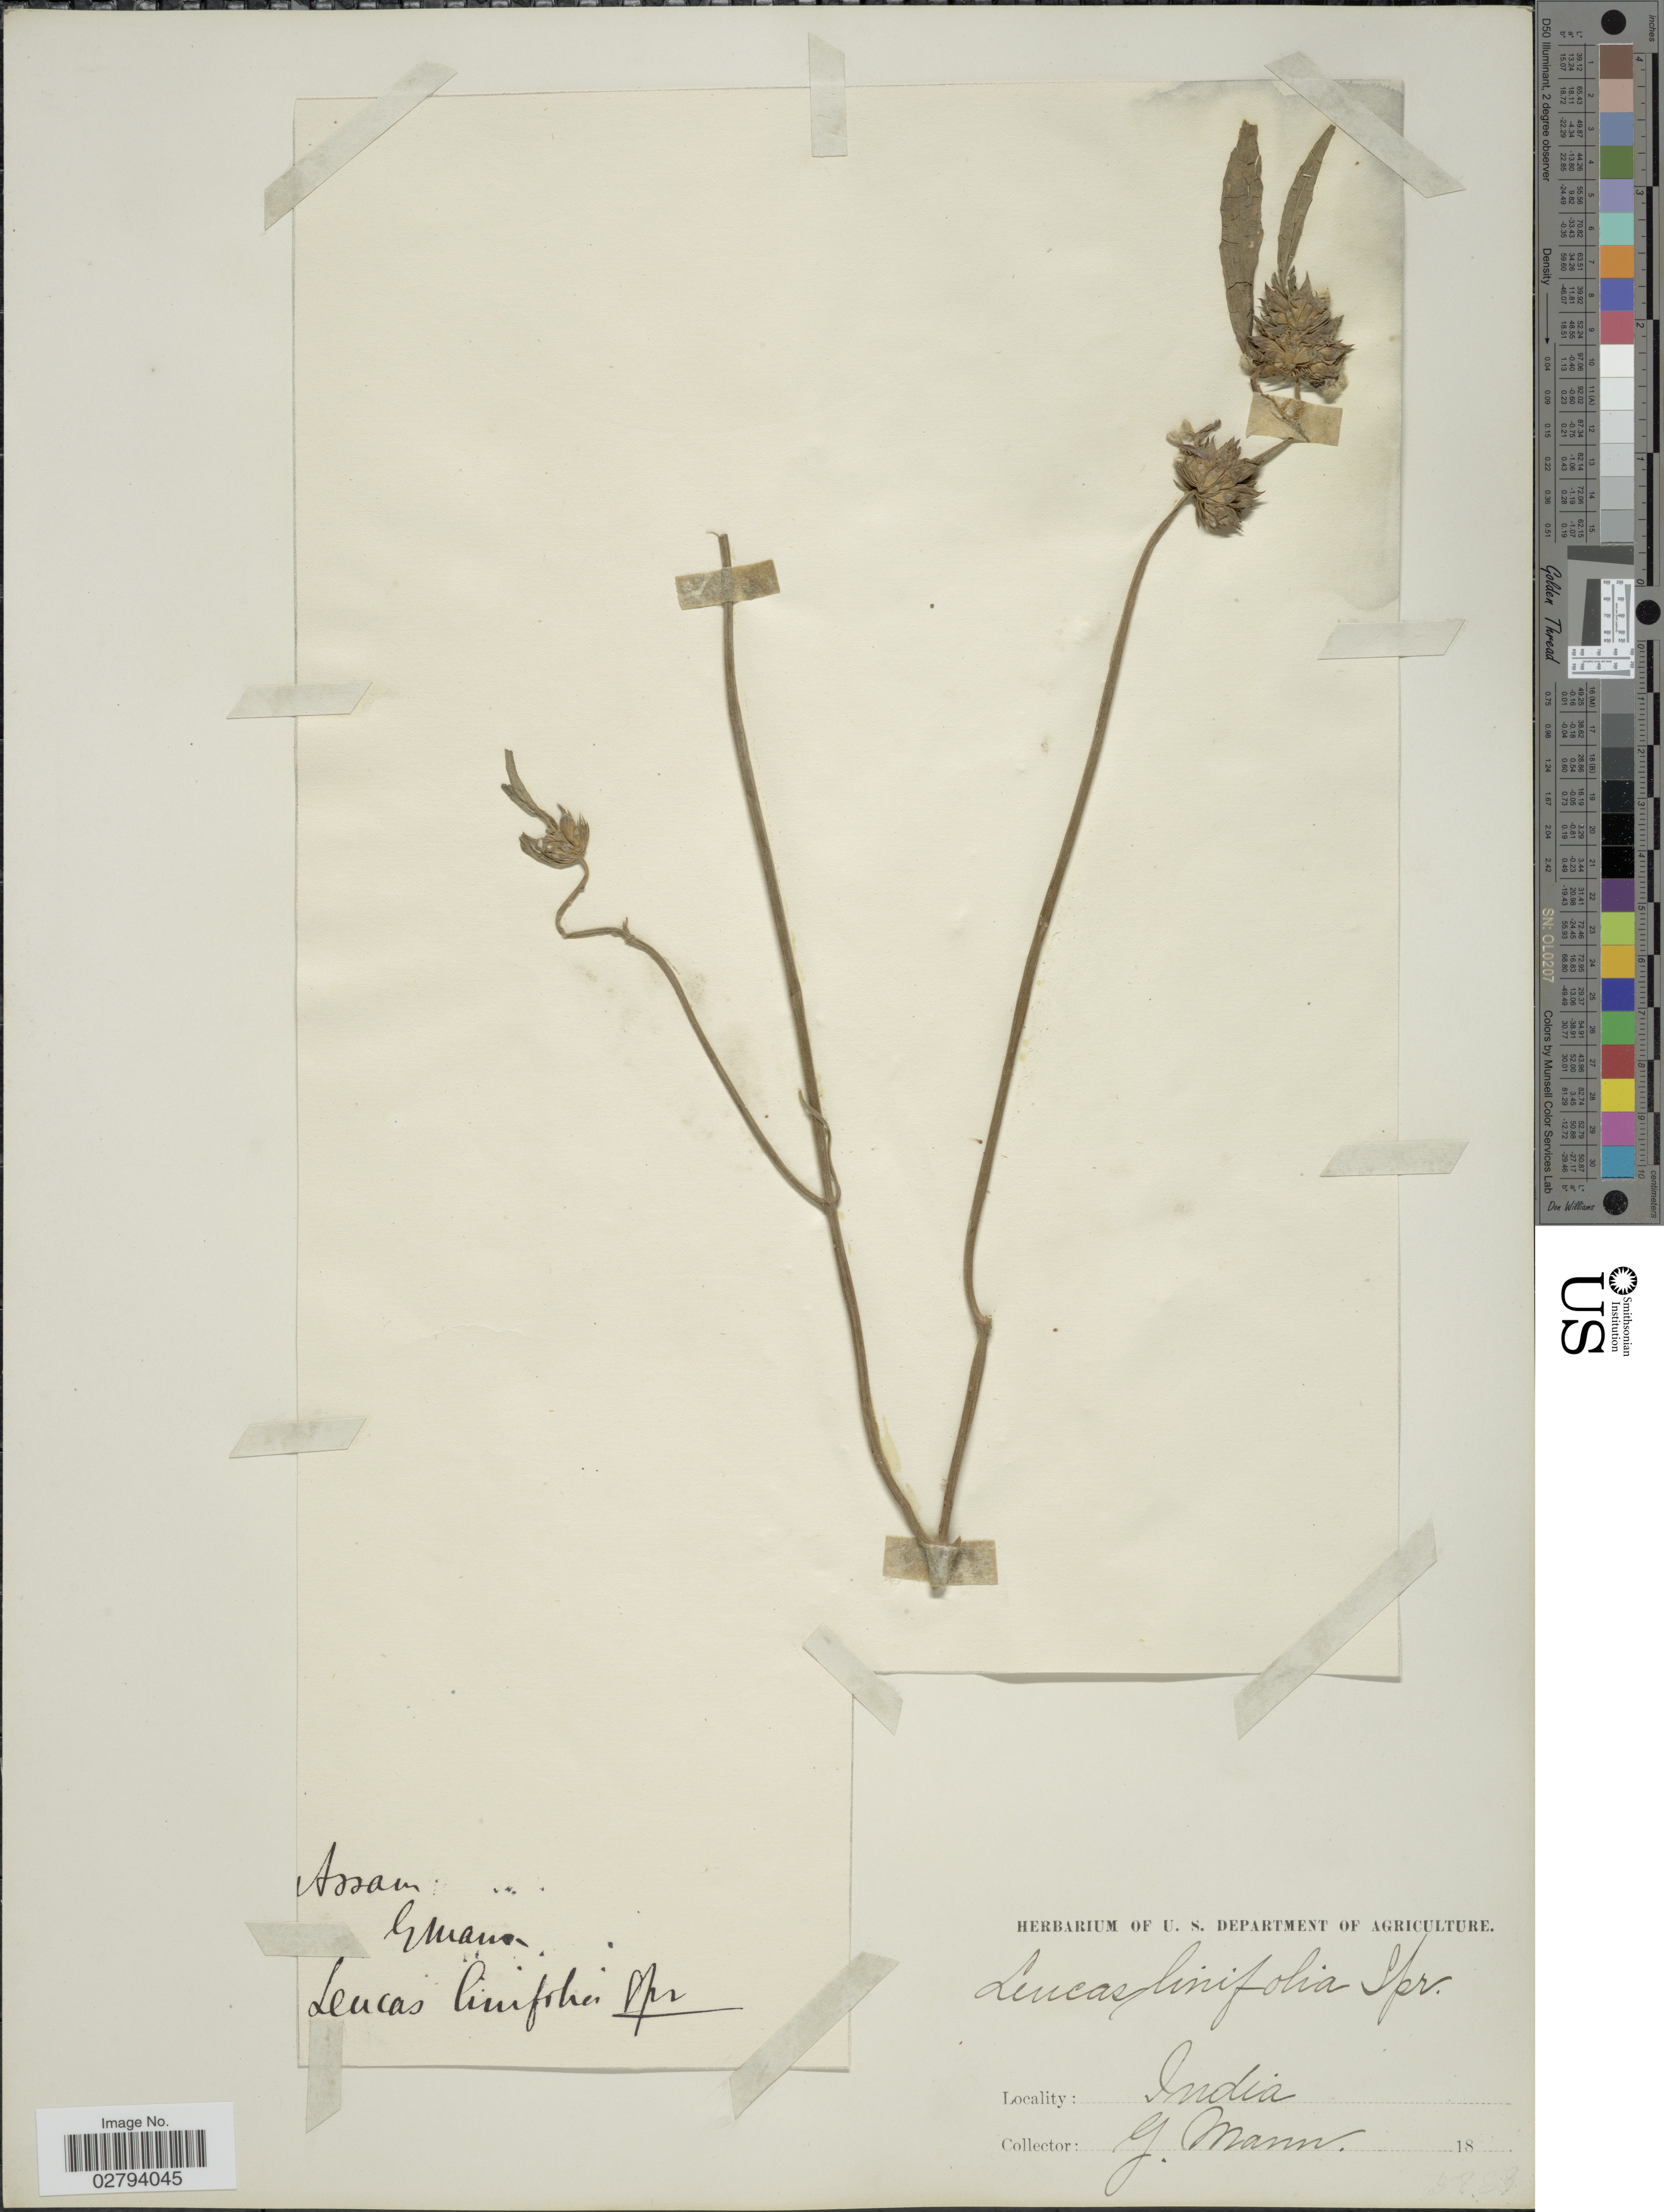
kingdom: Plantae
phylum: Tracheophyta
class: Magnoliopsida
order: Lamiales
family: Lamiaceae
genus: Leucas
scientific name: Leucas linifolia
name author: (A. Roth) Spreng.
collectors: G. Mann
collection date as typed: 18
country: India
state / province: Assam